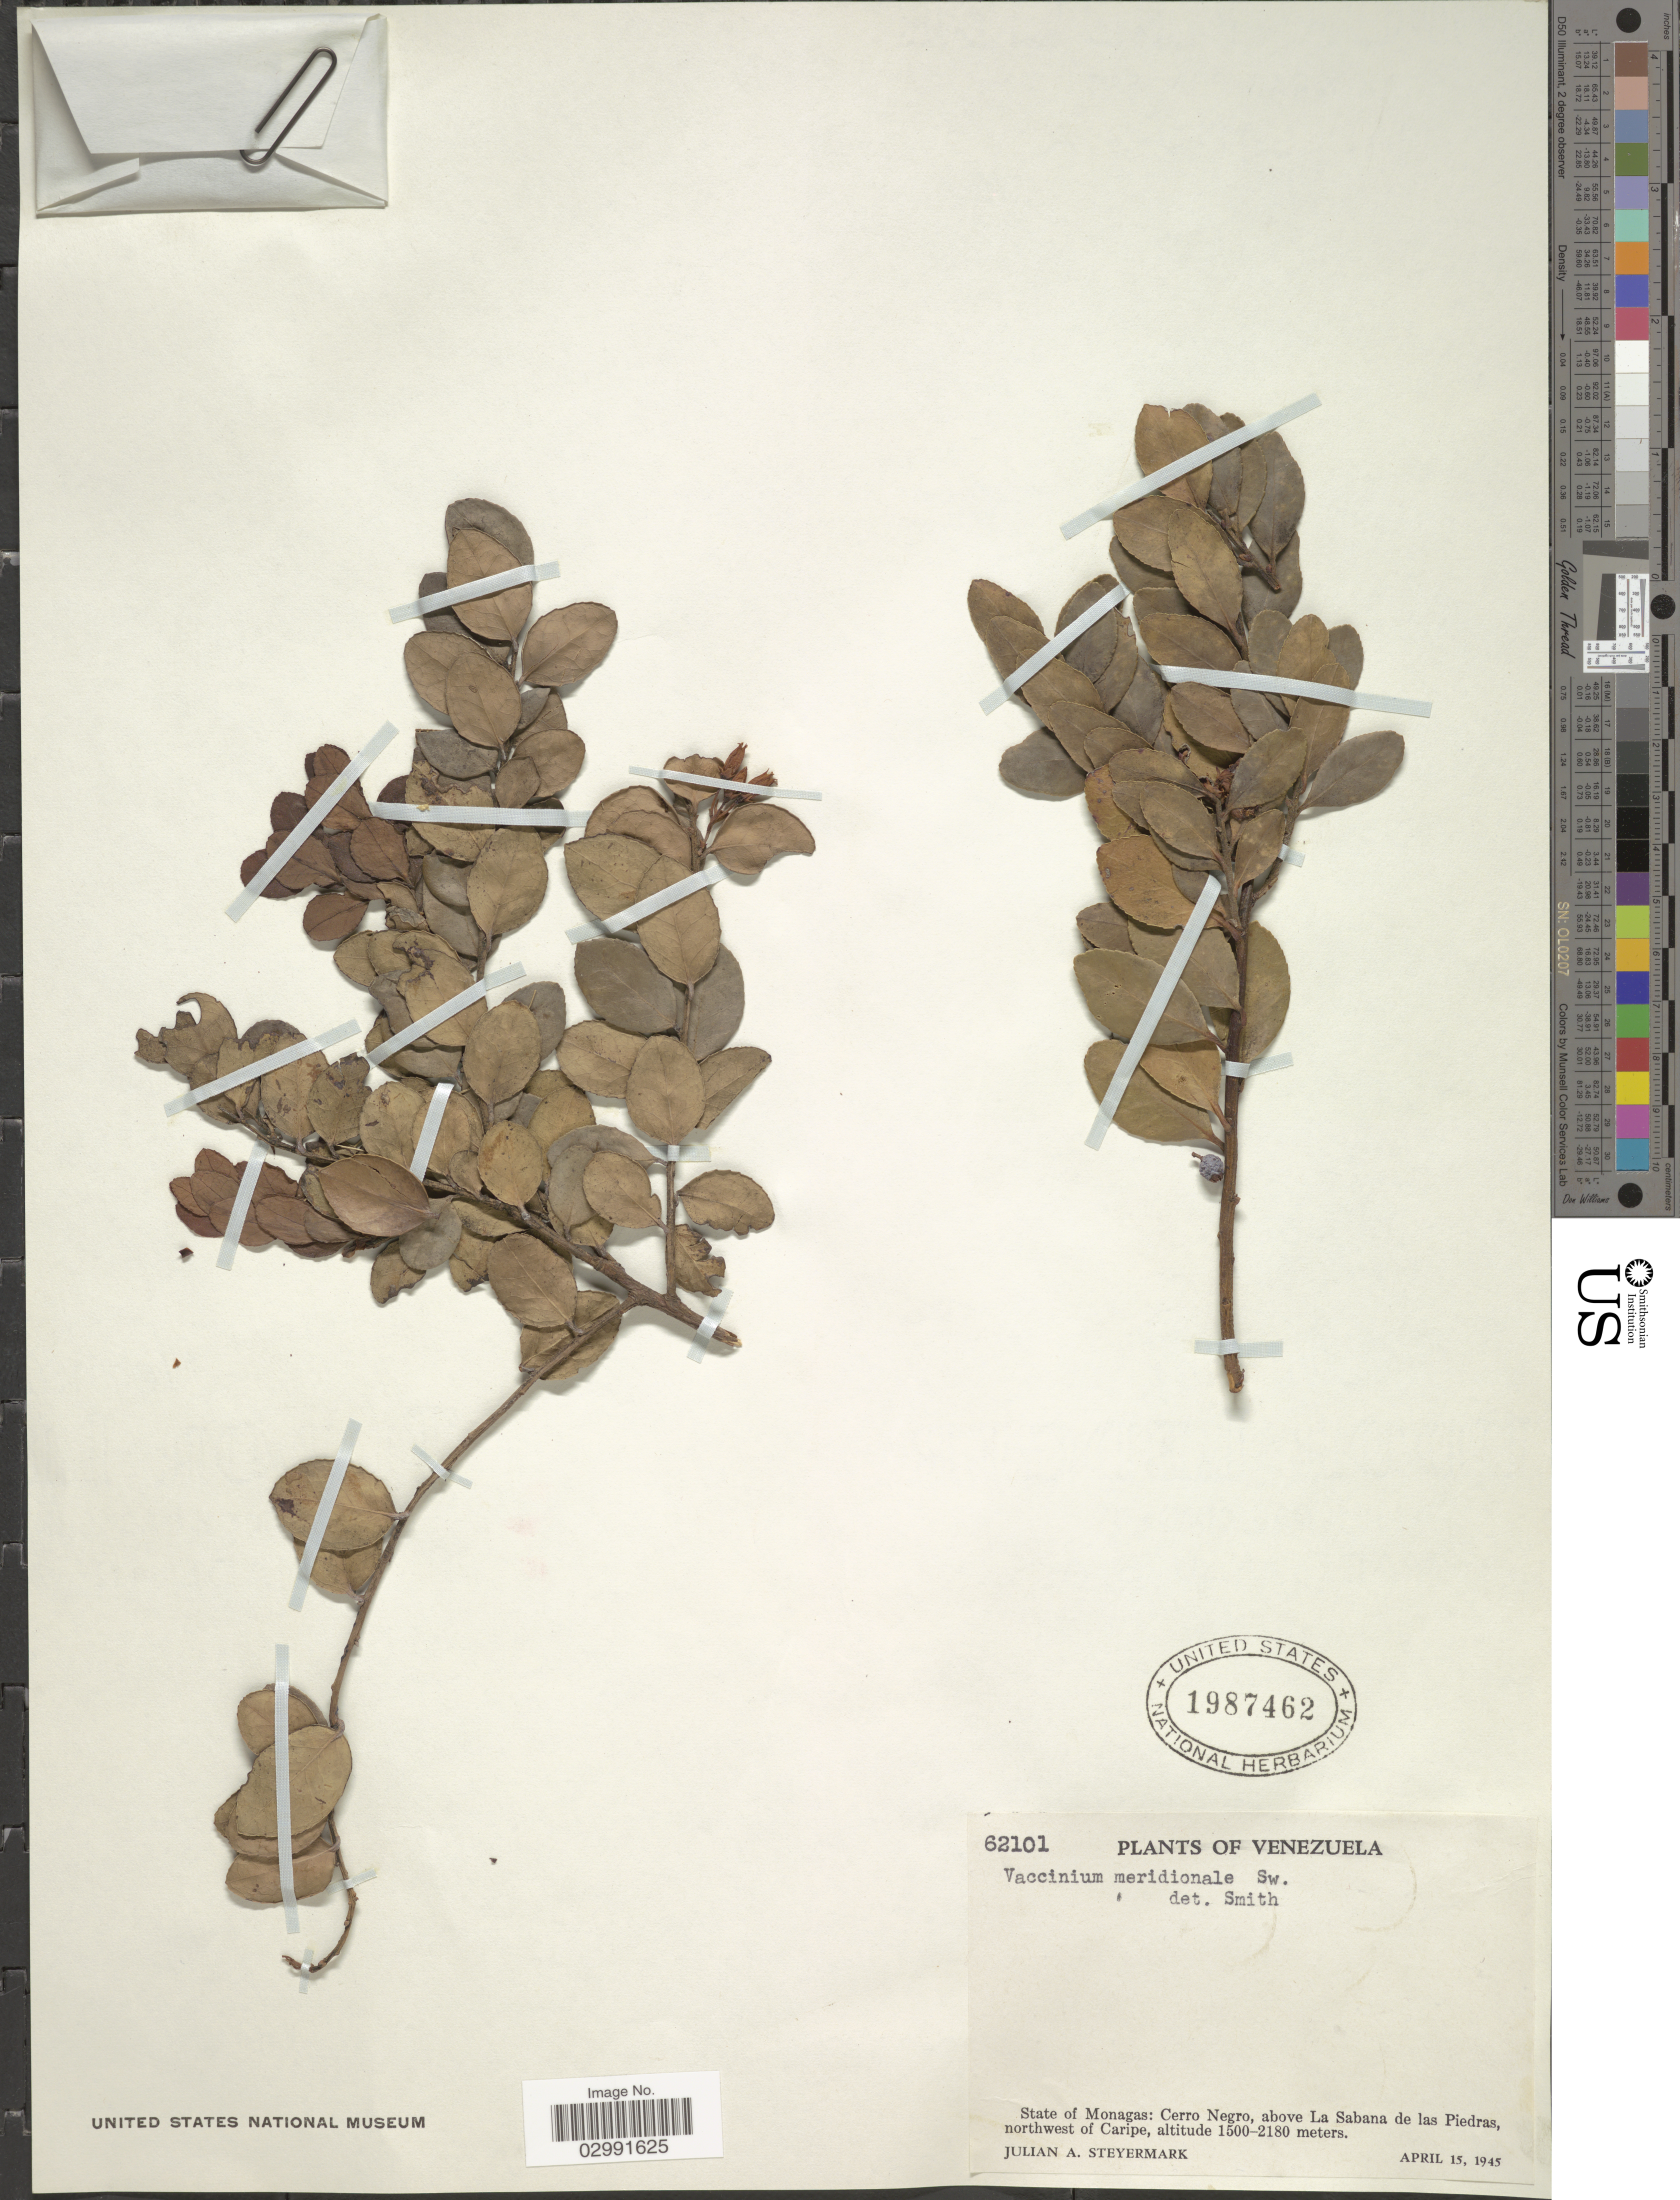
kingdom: Plantae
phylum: Tracheophyta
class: Magnoliopsida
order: Ericales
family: Ericaceae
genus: Vaccinium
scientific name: Vaccinium meridionale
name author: Sw.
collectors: J. Steyermark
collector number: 62101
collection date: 1945-04-15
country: Venezuela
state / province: Monagas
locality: Cerro Negro, above La Sabana de las Piedras, northwest of Caripe.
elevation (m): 1500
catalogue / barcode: US 1987462